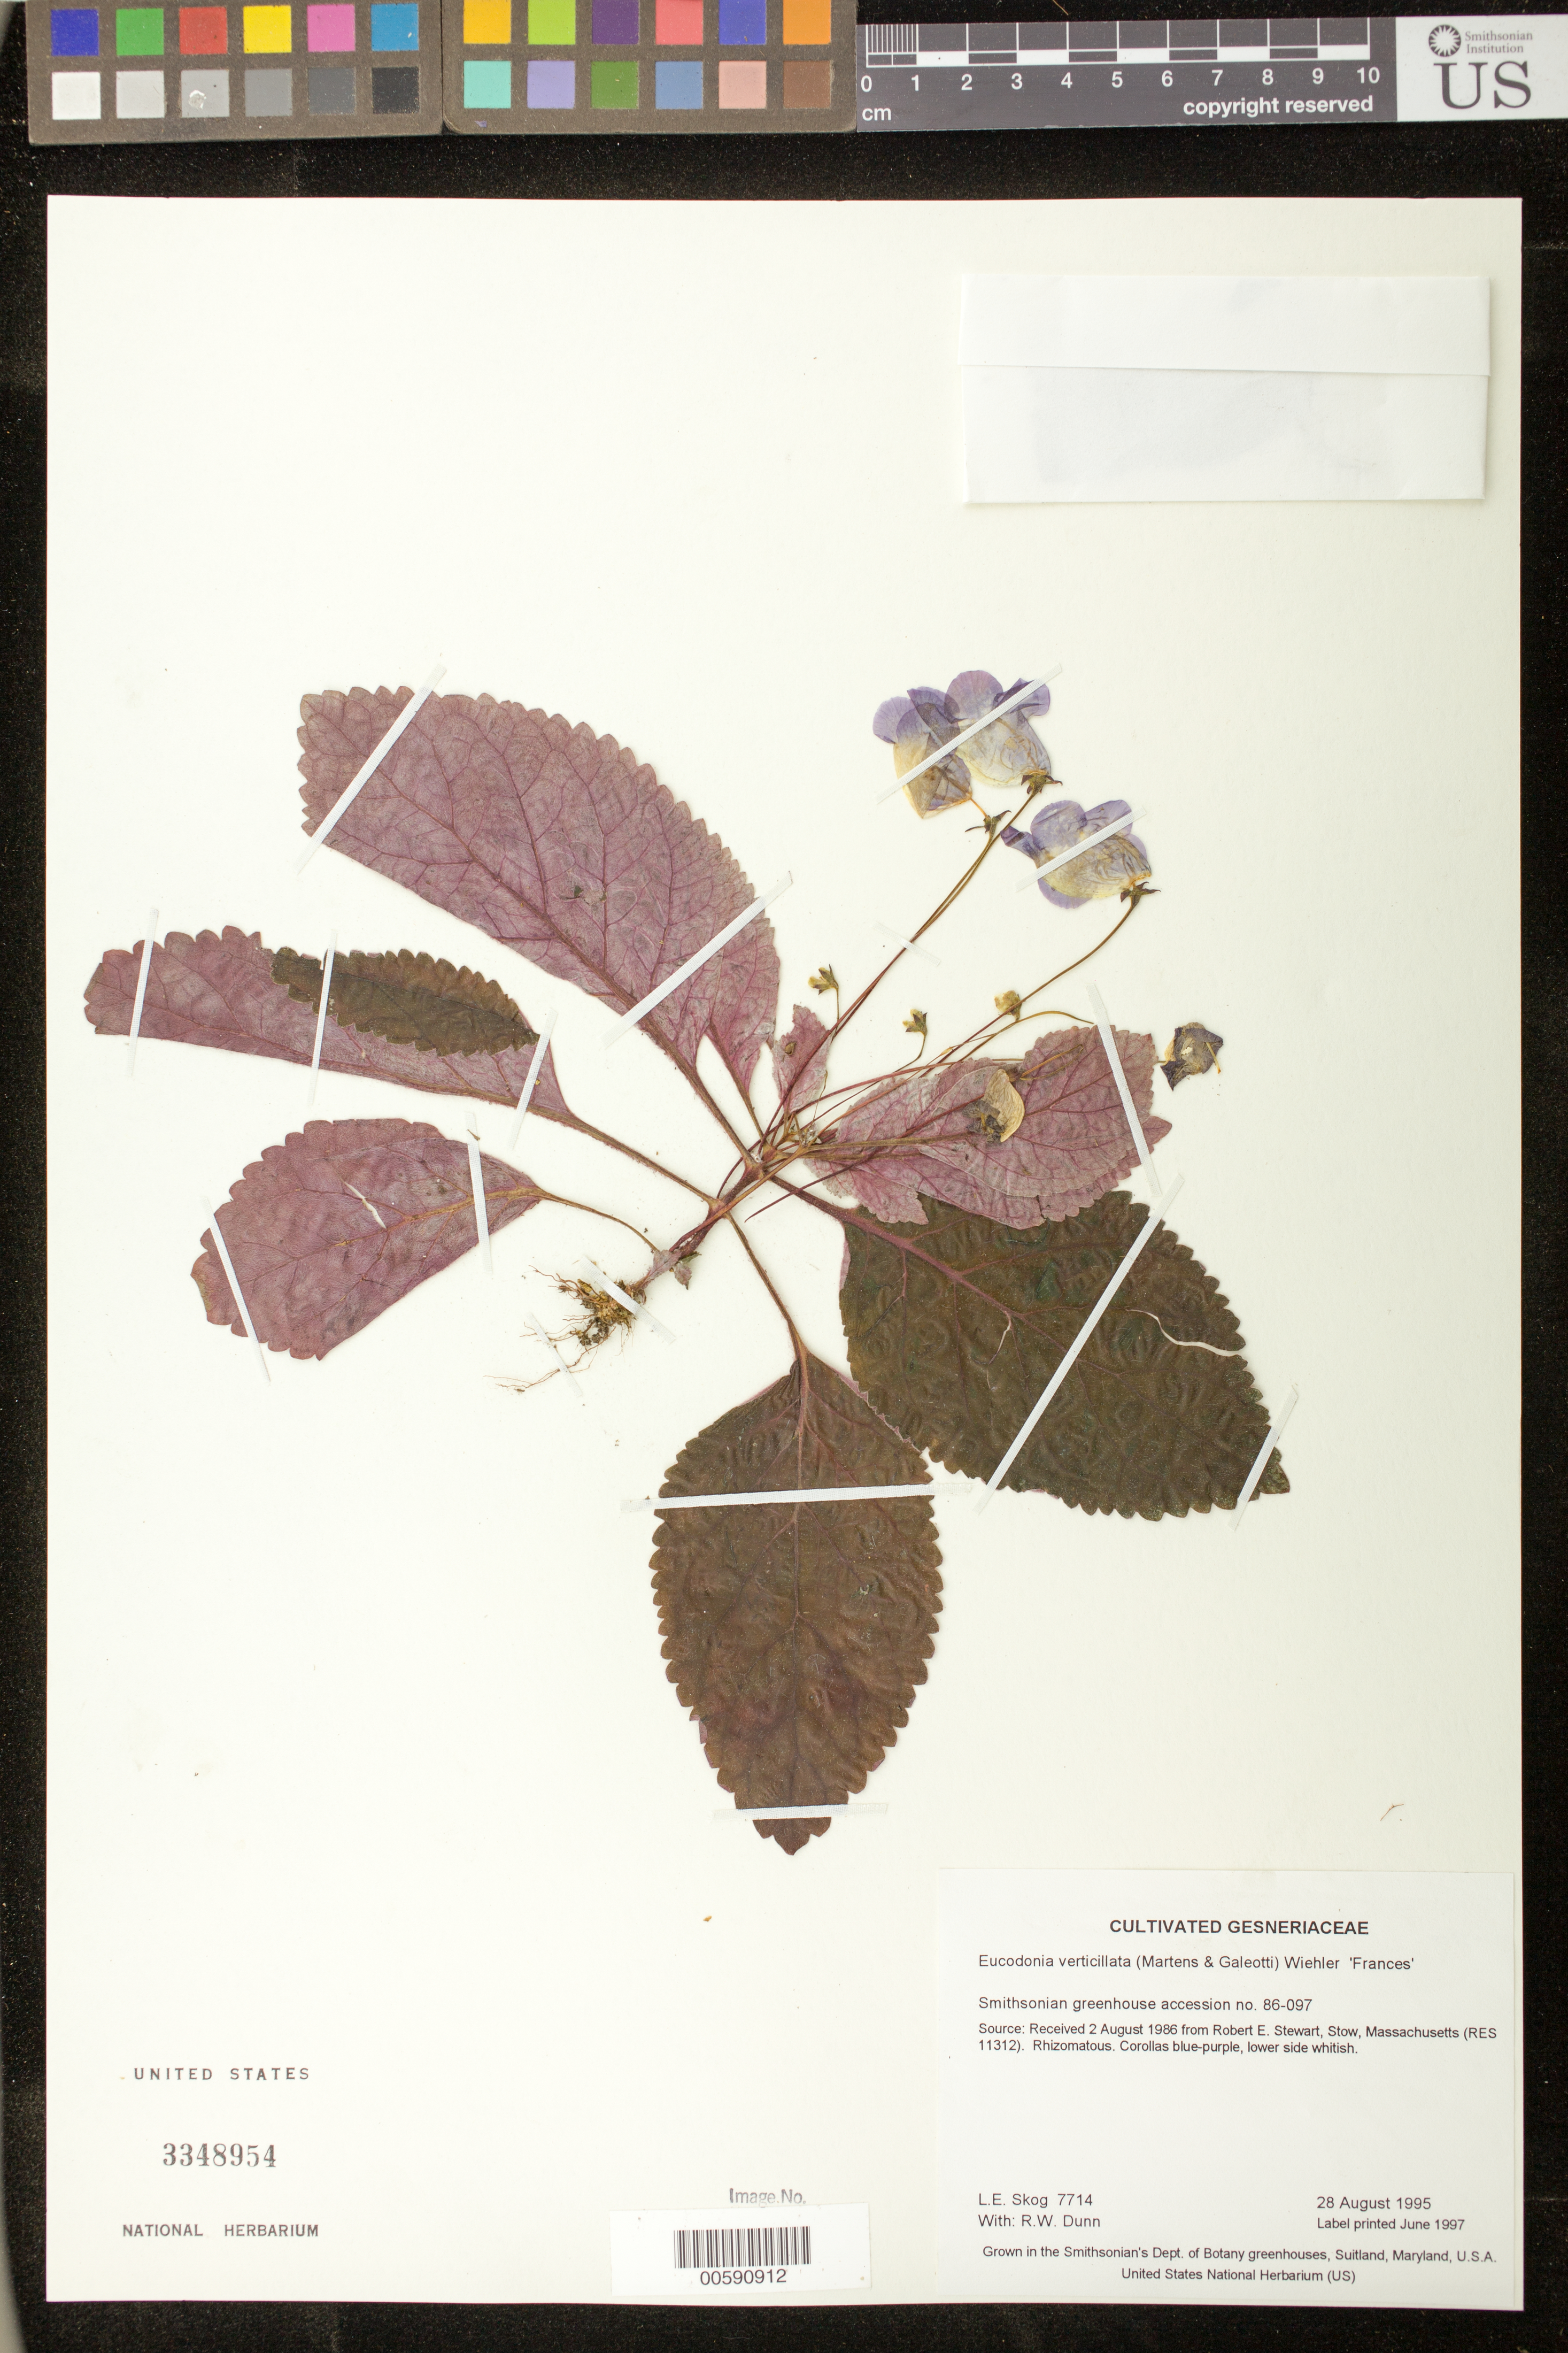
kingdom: Plantae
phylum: Tracheophyta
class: Magnoliopsida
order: Lamiales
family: Gesneriaceae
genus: Eucodonia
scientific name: Eucodonia verticillata 'Frances'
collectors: L. E. Skog & R. Dunn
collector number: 7714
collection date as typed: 28 Aug 1995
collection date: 1995-08-28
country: United States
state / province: Maryland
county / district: Prince George's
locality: Grown in the Smithsonian's Dept. of Botany greenhouses, Suitland, Maryland, U.S.A.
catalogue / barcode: US 3348954